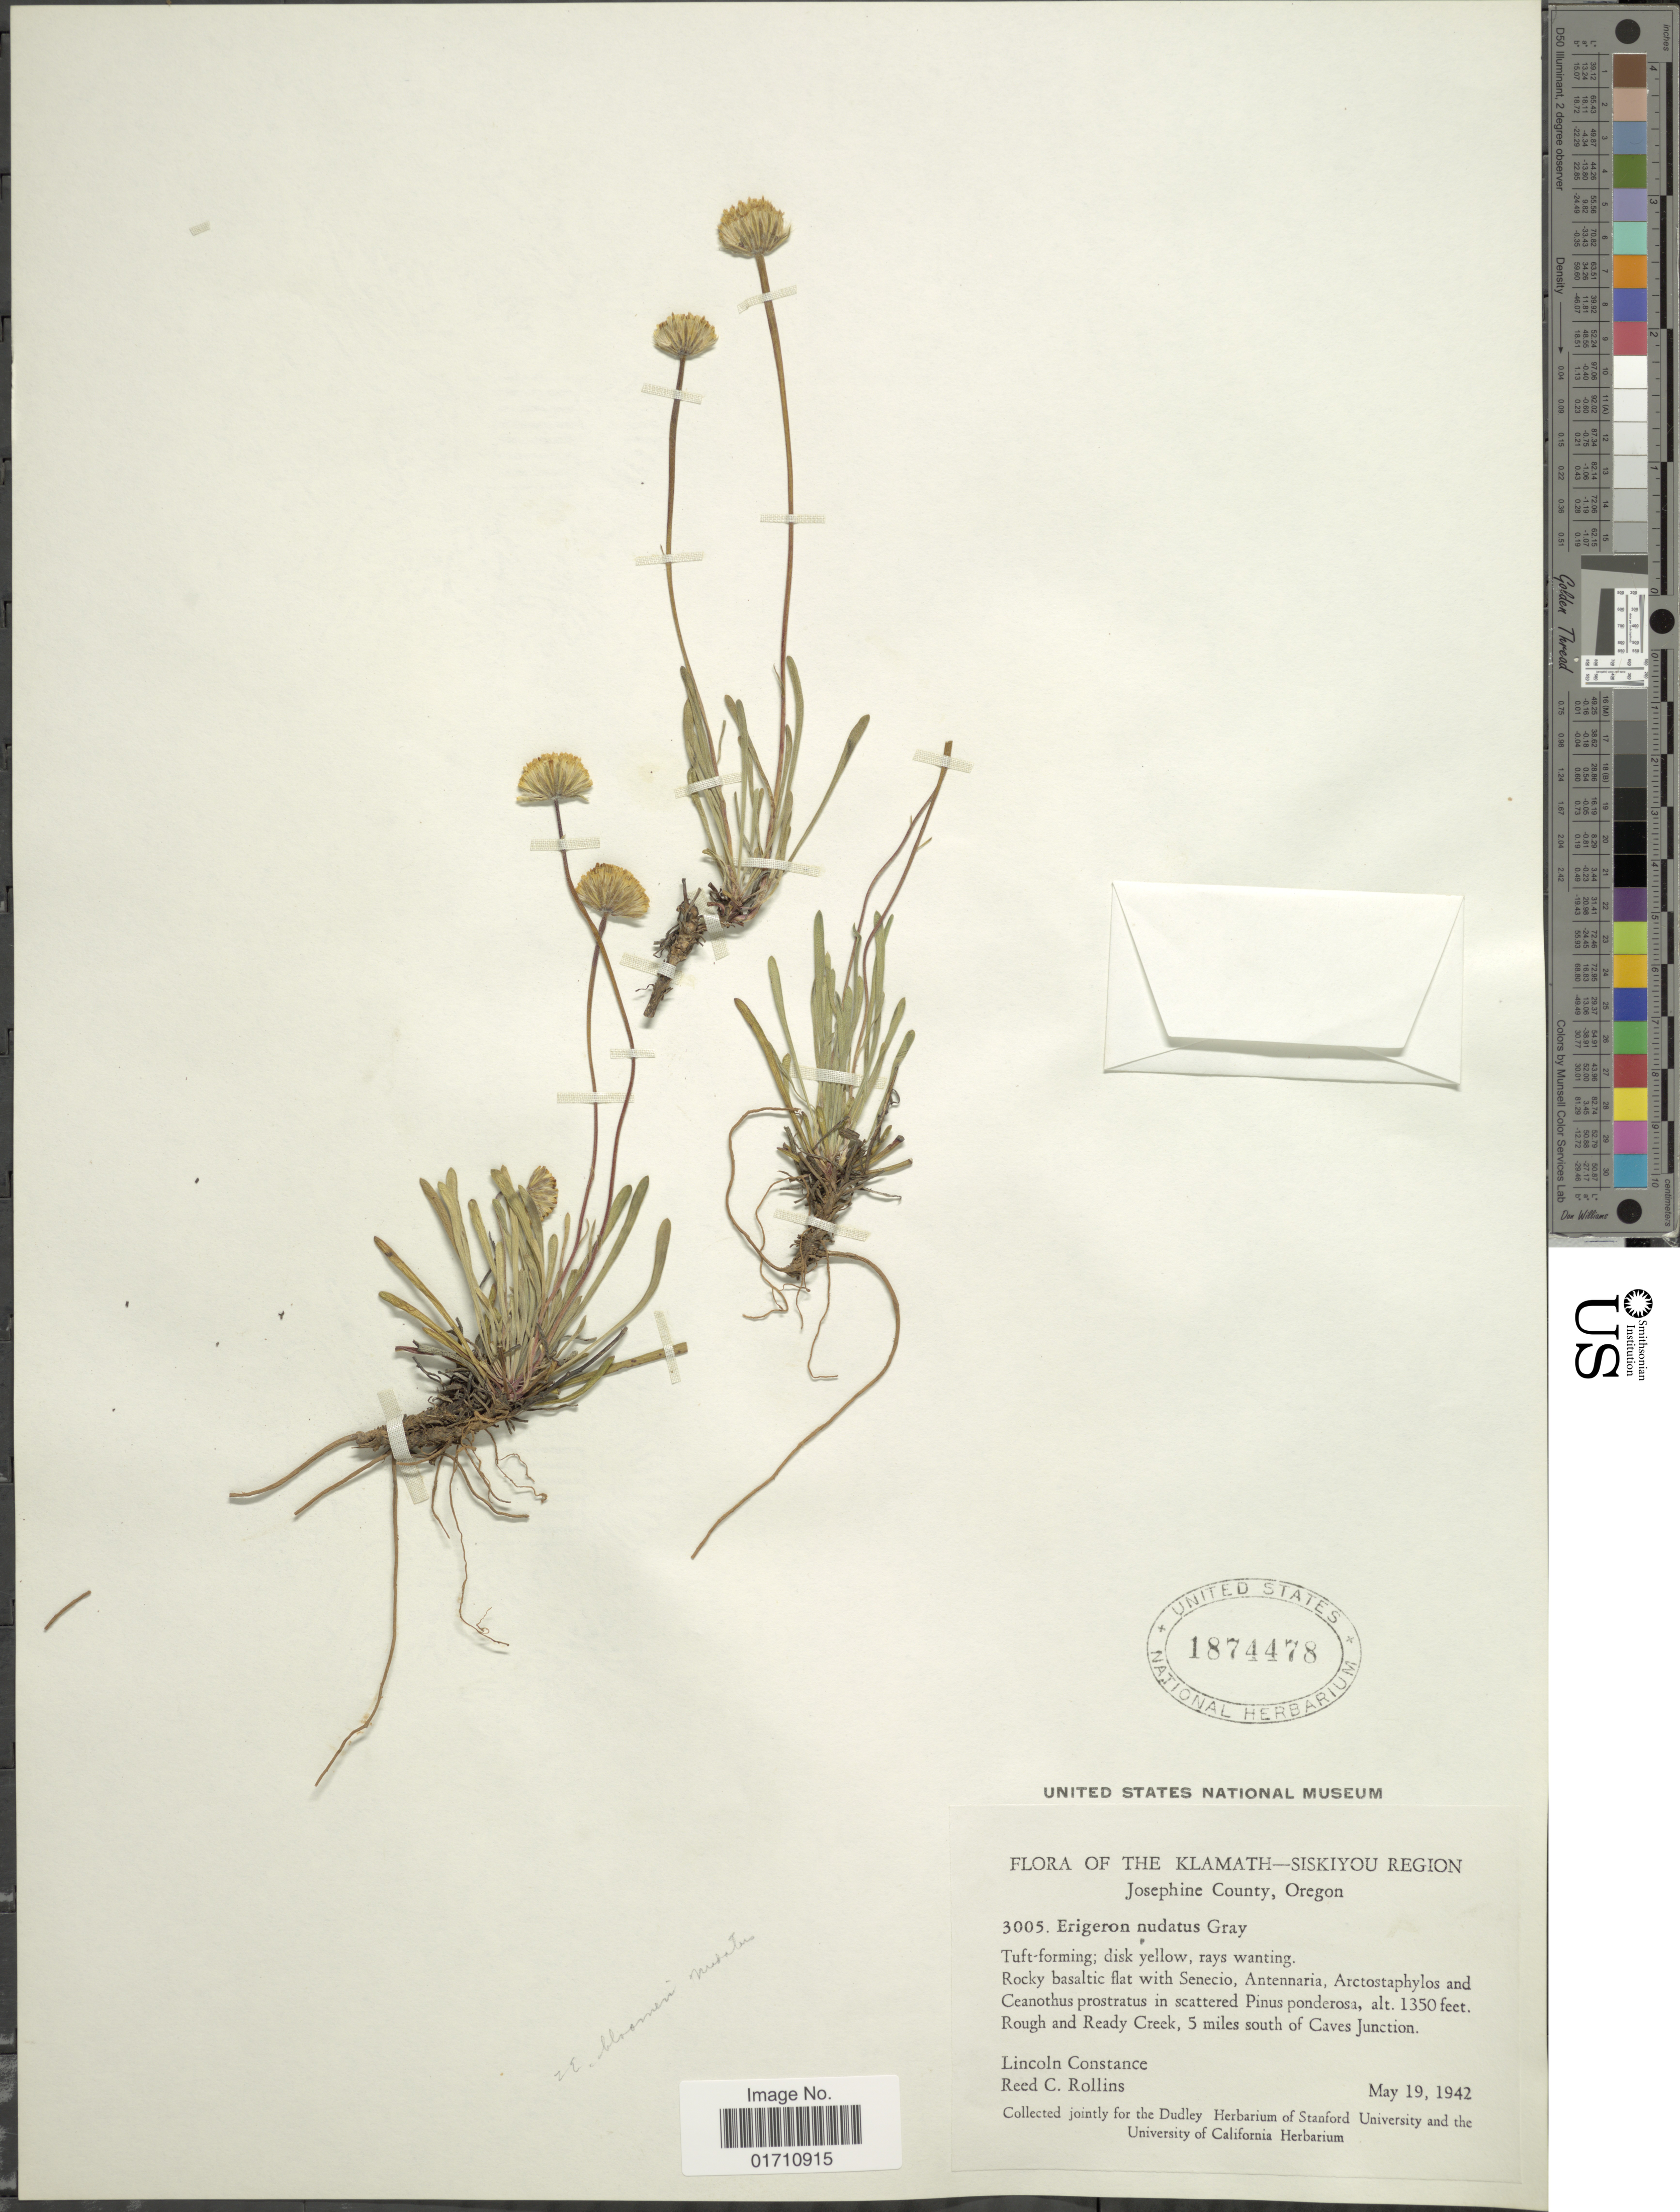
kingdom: Plantae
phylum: Tracheophyta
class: Magnoliopsida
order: Asterales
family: Asteraceae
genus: Erigeron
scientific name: Erigeron bloomeri var. nudatus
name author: (A. Gray) Cronq.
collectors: L. Constance & R. C. Rollins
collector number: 3005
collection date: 1942-05-19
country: United States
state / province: Oregon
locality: The Klamath-Siskiyou Region, Josephine County, Rough and REady Creek, 5 miles of Caves Junction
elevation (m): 411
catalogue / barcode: US 1874478